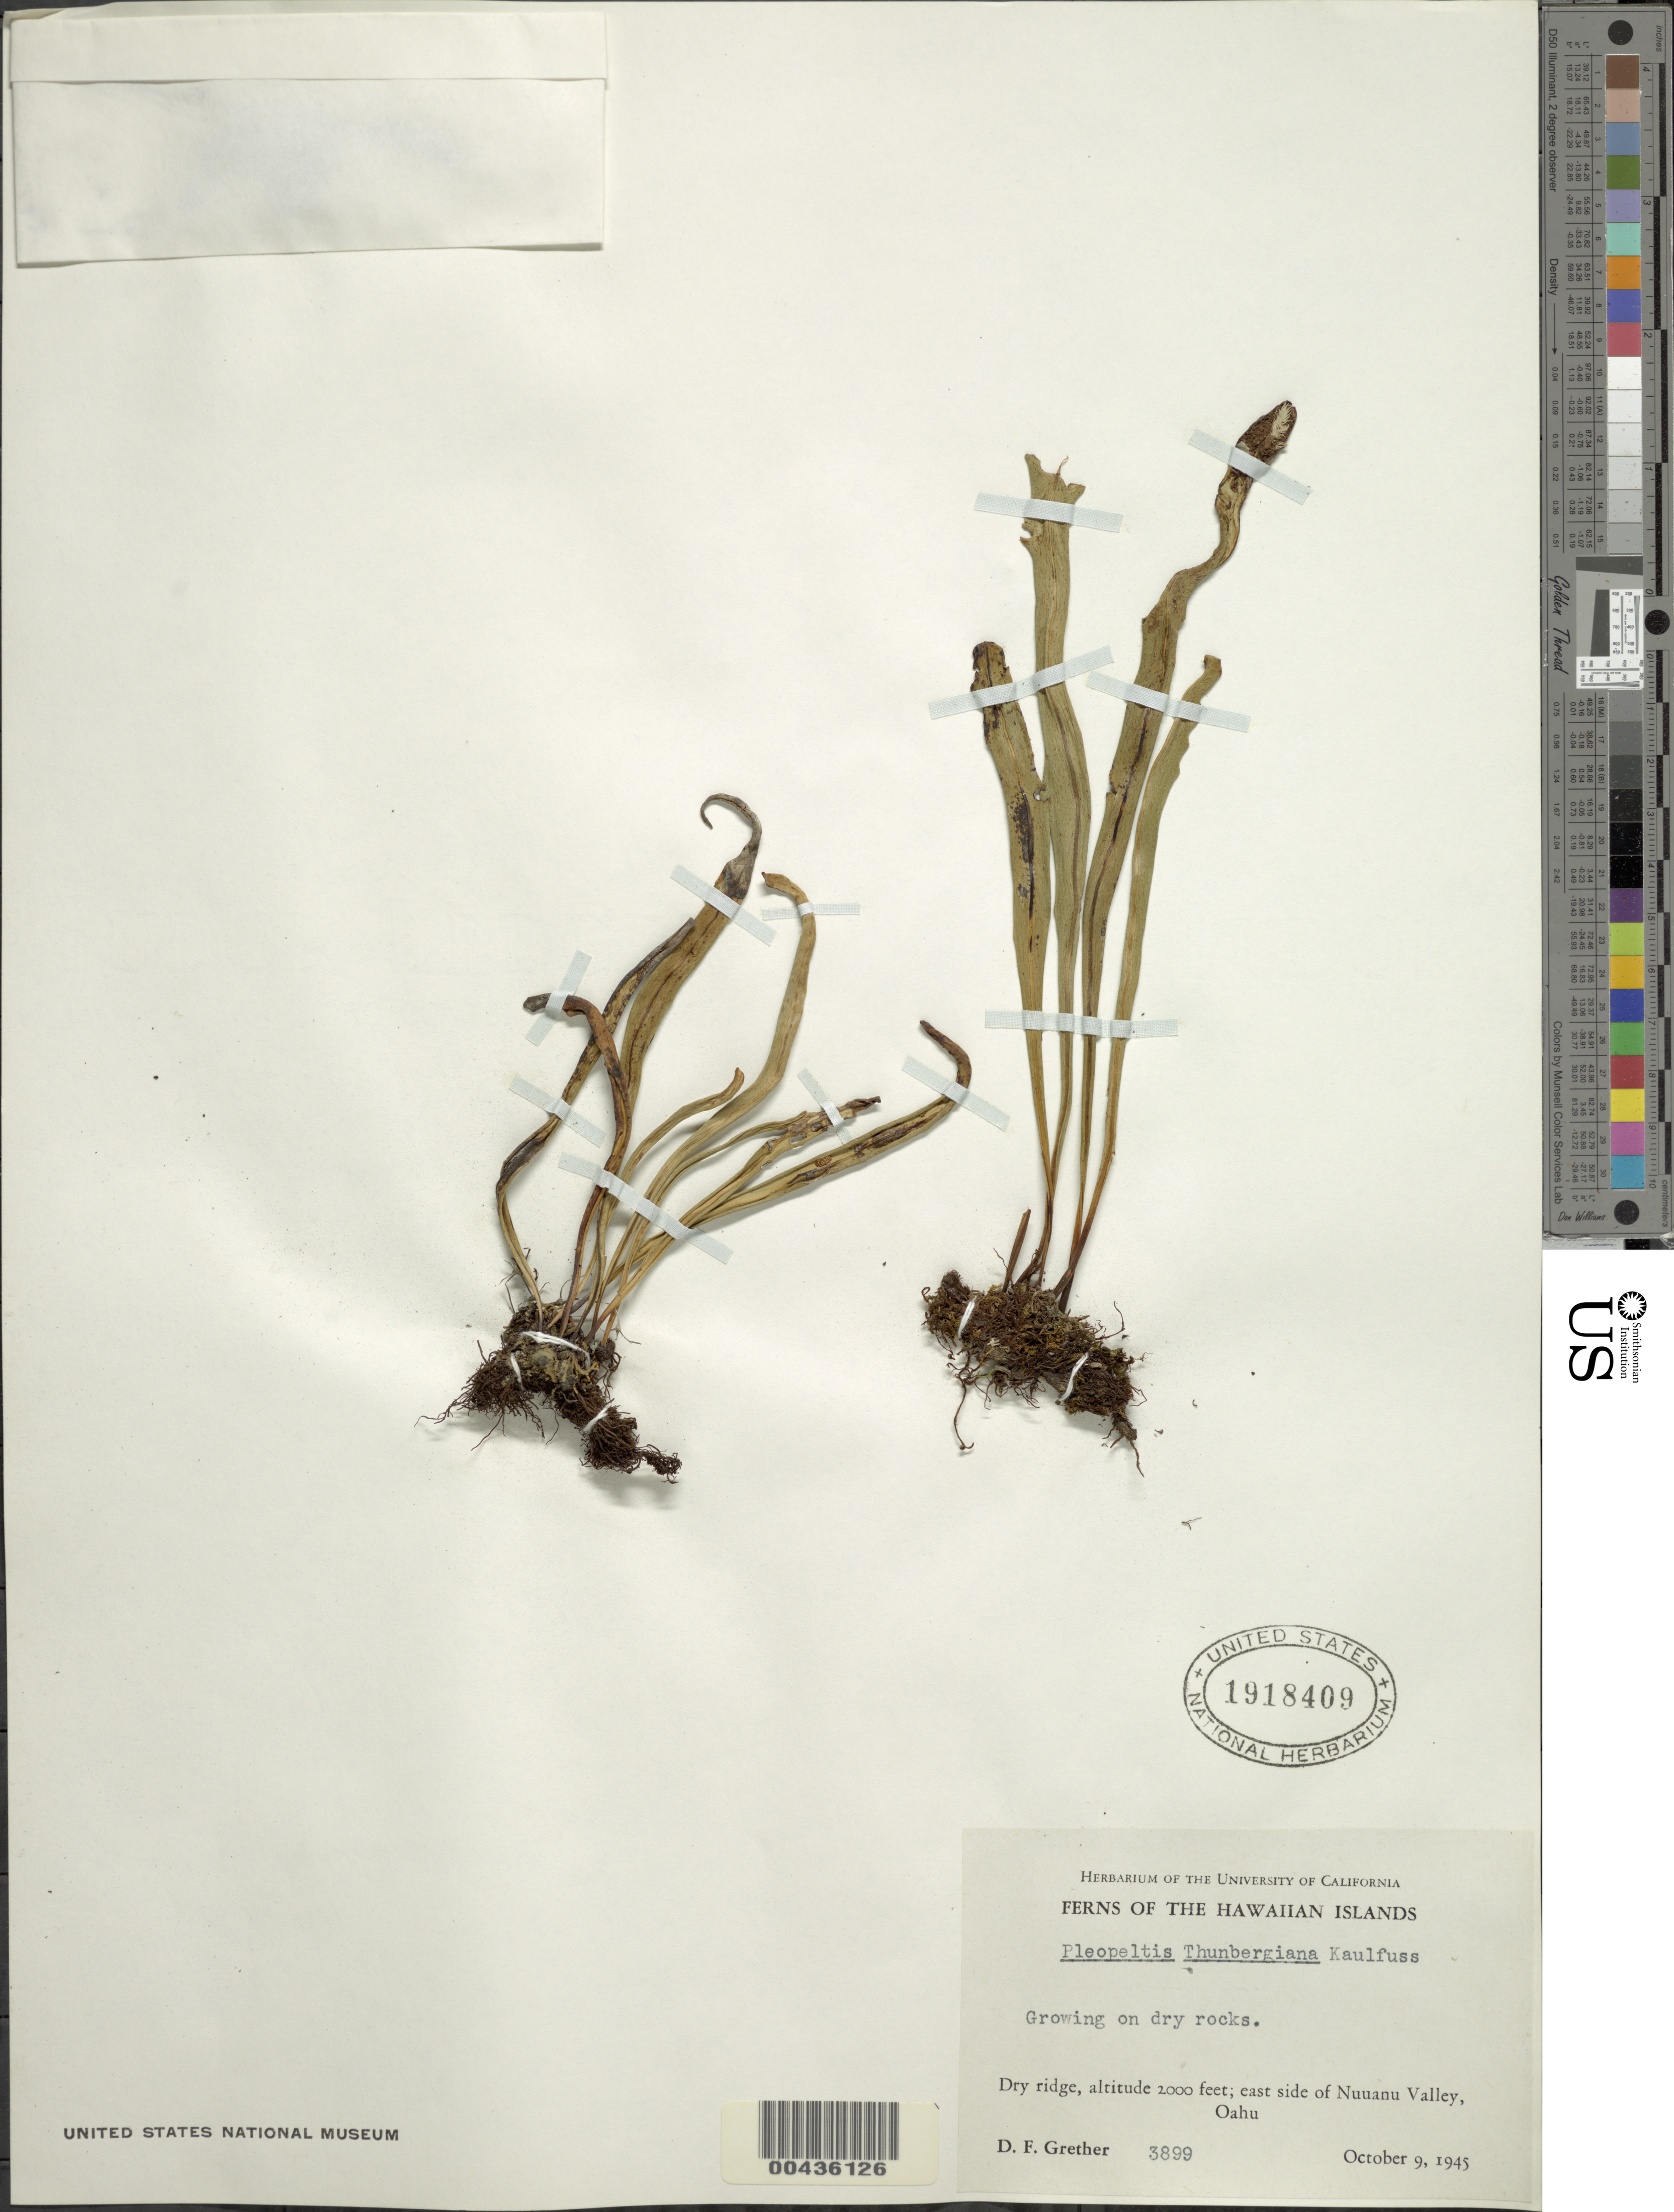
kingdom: Plantae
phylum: Tracheophyta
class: Polypodiopsida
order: Polypodiales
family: Polypodiaceae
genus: Lepisorus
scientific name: Lepisorus thunbergianus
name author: (Kaulf.) Ching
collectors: D. F. Grether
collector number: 3899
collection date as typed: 9 Oct 1945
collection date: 1945-10-09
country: United States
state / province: Hawaii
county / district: Honolulu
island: Oahu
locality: E side of Nuuanu Valley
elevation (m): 610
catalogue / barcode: US 1918409